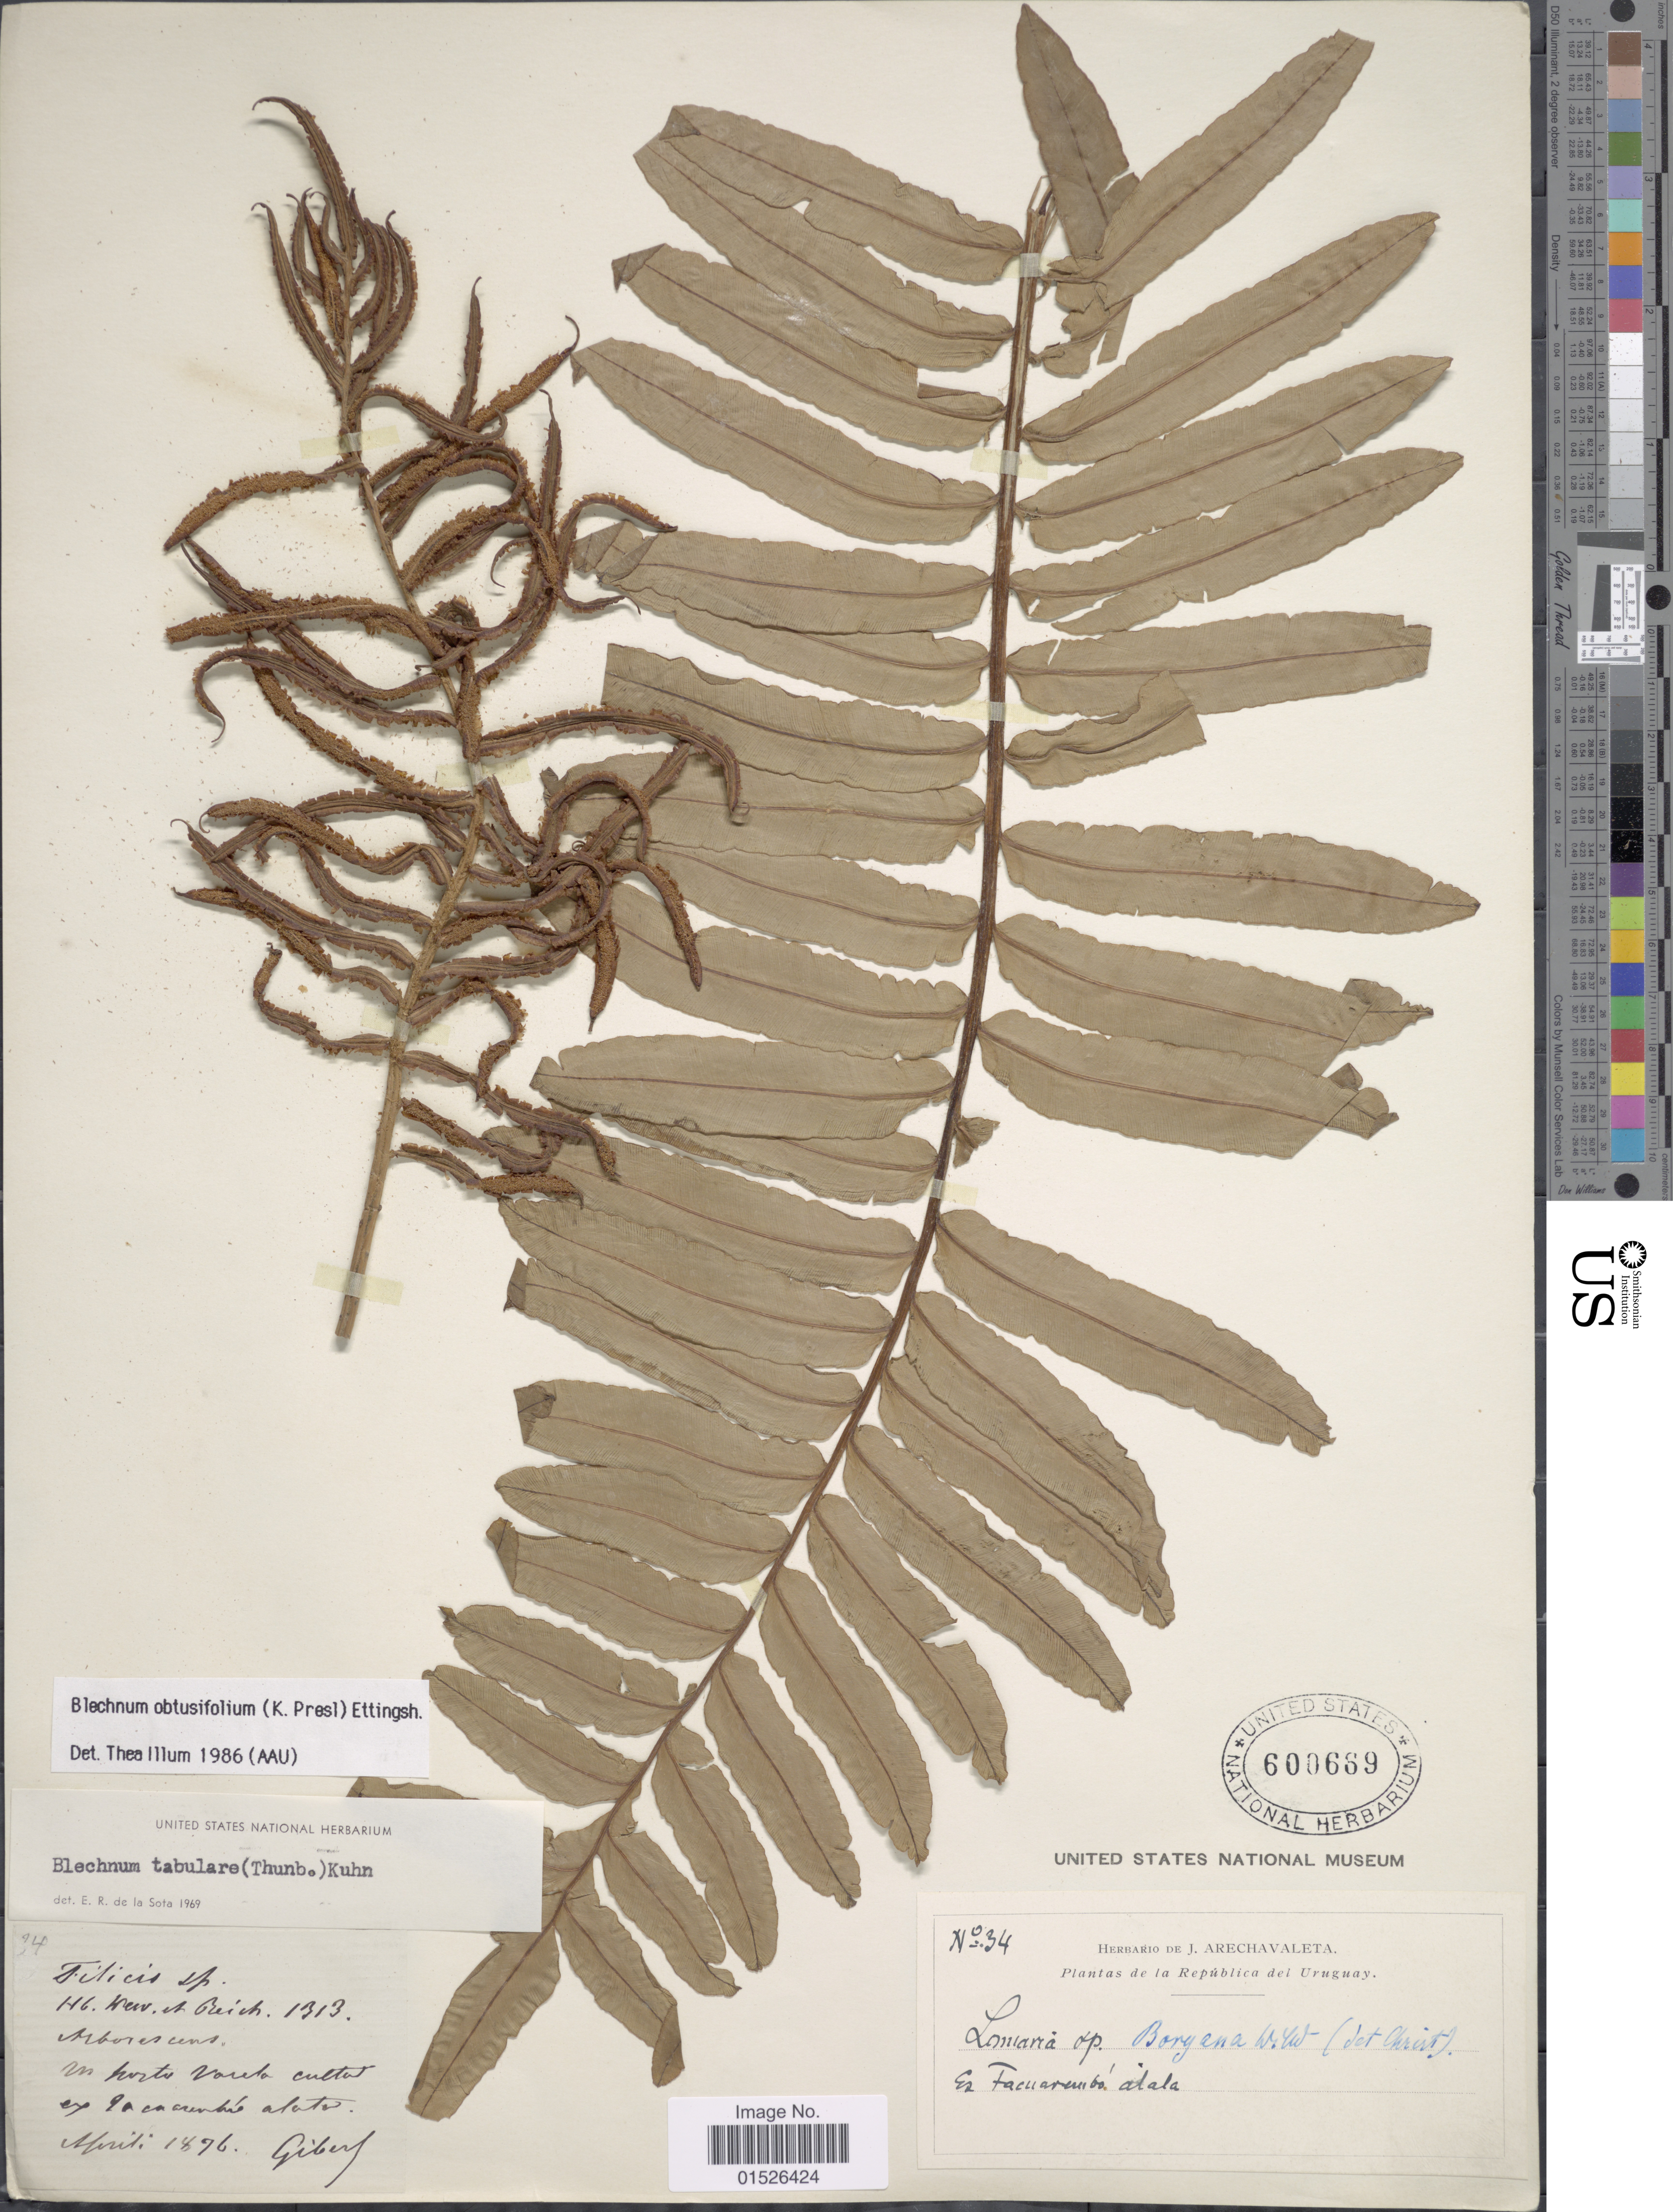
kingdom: Plantae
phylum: Tracheophyta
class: Polypodiopsida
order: Polypodiales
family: Blechnaceae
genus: Blechnum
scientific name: Blechnum magellanicum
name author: Mett.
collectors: Gibert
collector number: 34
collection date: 1876-04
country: Uruguay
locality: In Horto voreta cultas. La Republica del Uruguay.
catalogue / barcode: US 600669